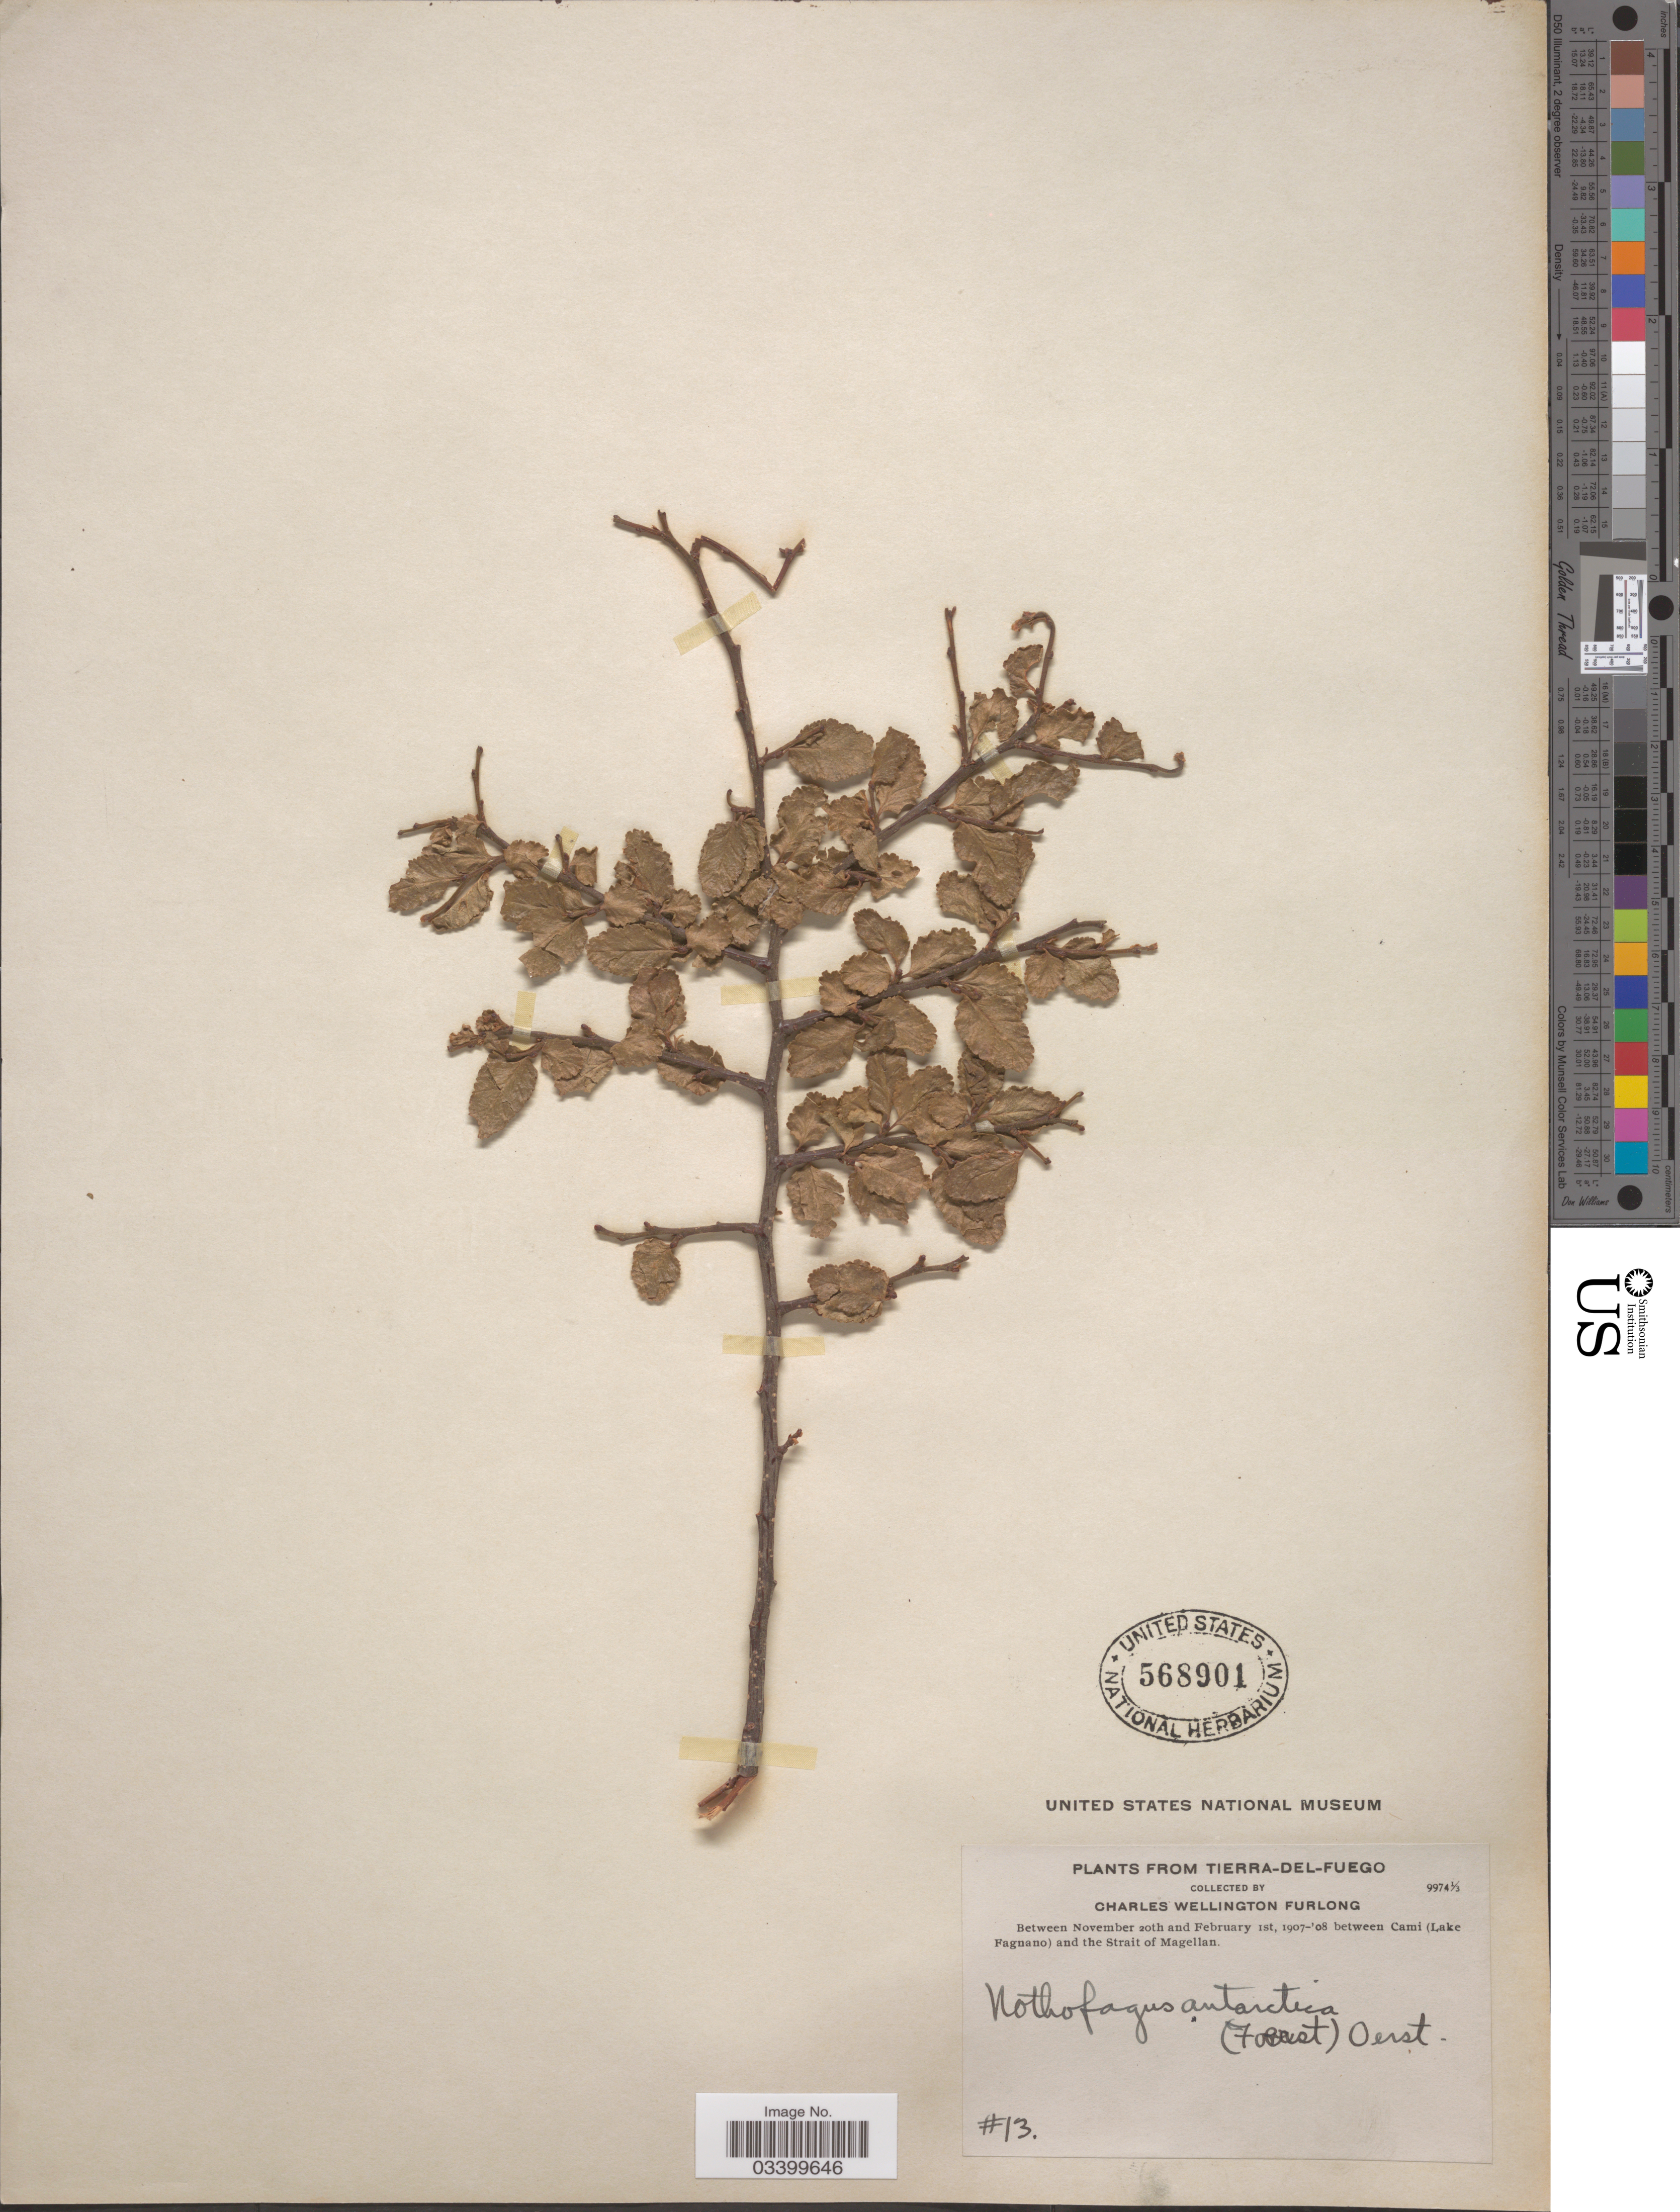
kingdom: Plantae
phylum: Tracheophyta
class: Magnoliopsida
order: Fagales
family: Nothofagaceae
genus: Nothofagus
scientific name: Nothofagus antarctica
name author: (G. Forst.) Oerst.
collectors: C. Furlong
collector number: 13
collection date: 1907-11-20/1908-02-01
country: Argentina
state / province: Tierra del Fuego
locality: Between Cami (Lake Fagnano) and the Strait of Magellan.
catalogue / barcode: US 568901